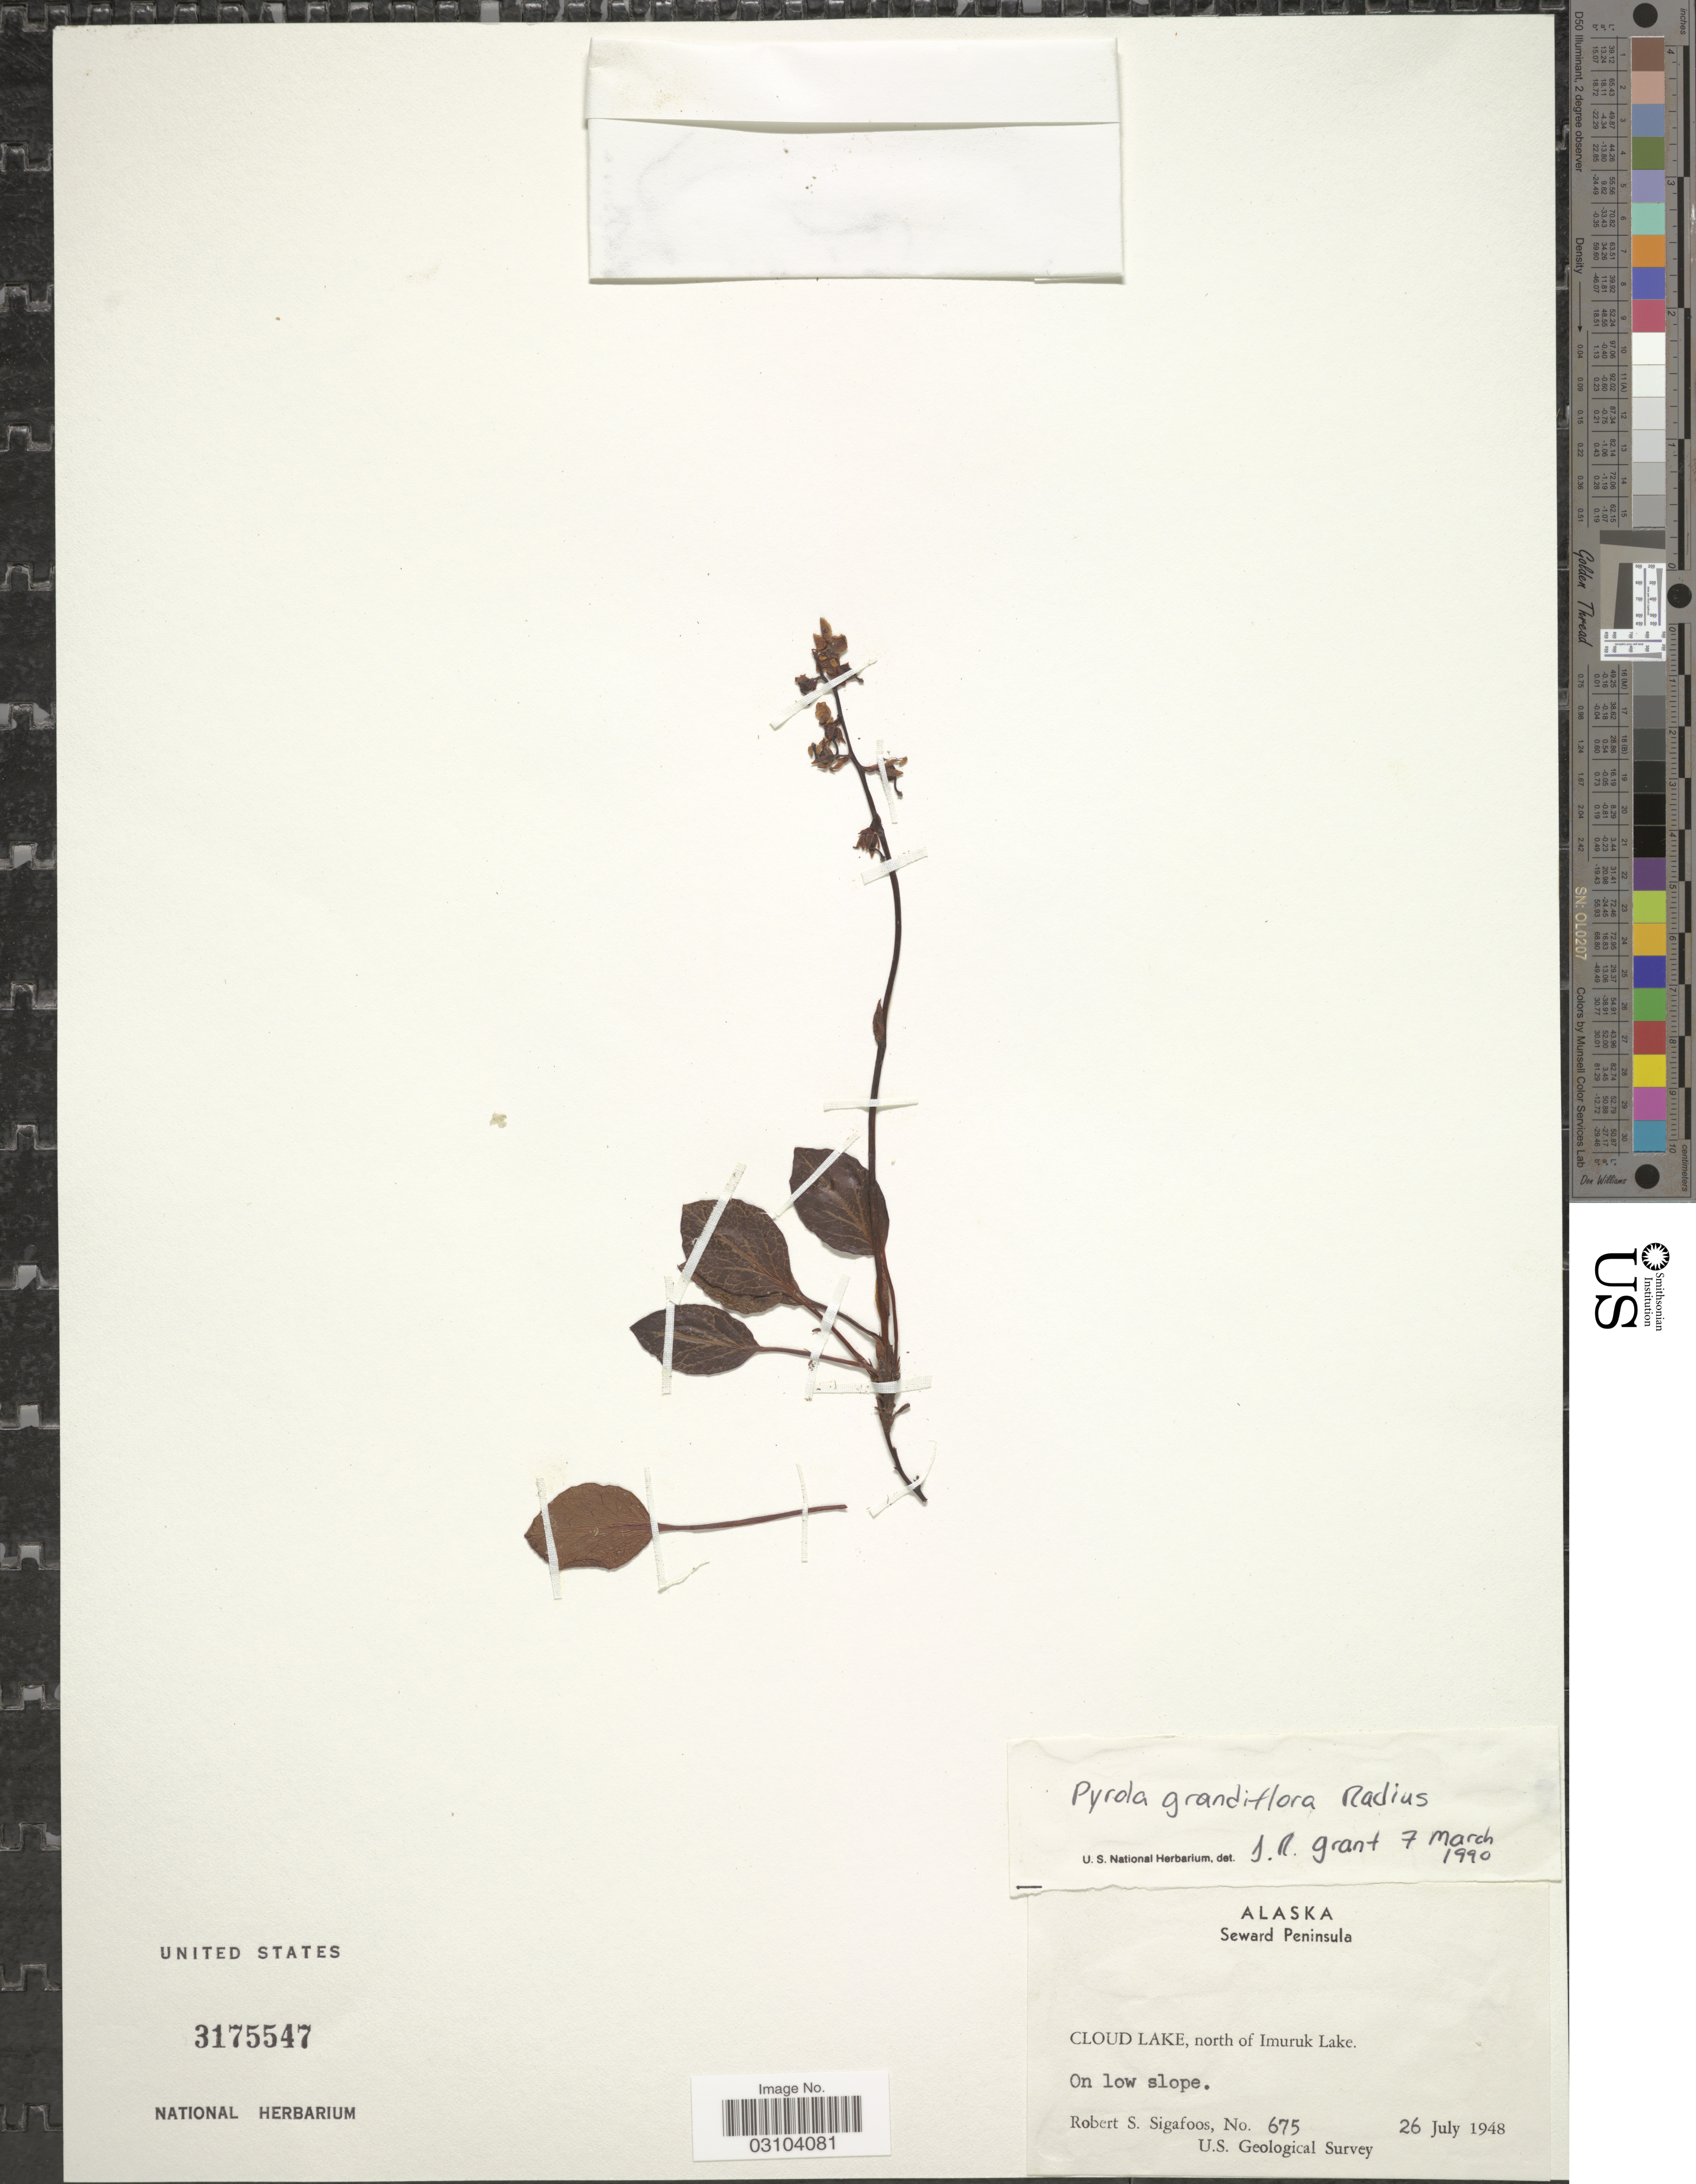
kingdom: Plantae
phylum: Tracheophyta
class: Magnoliopsida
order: Ericales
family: Ericaceae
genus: Pyrola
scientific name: Pyrola grandiflora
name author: Radius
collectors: R. Sigafoos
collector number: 675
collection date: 1948-07-26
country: United States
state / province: Alaska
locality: Seward Peninsula. Cloud Lake, north of Imuruk Lake.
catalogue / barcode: US 3175547